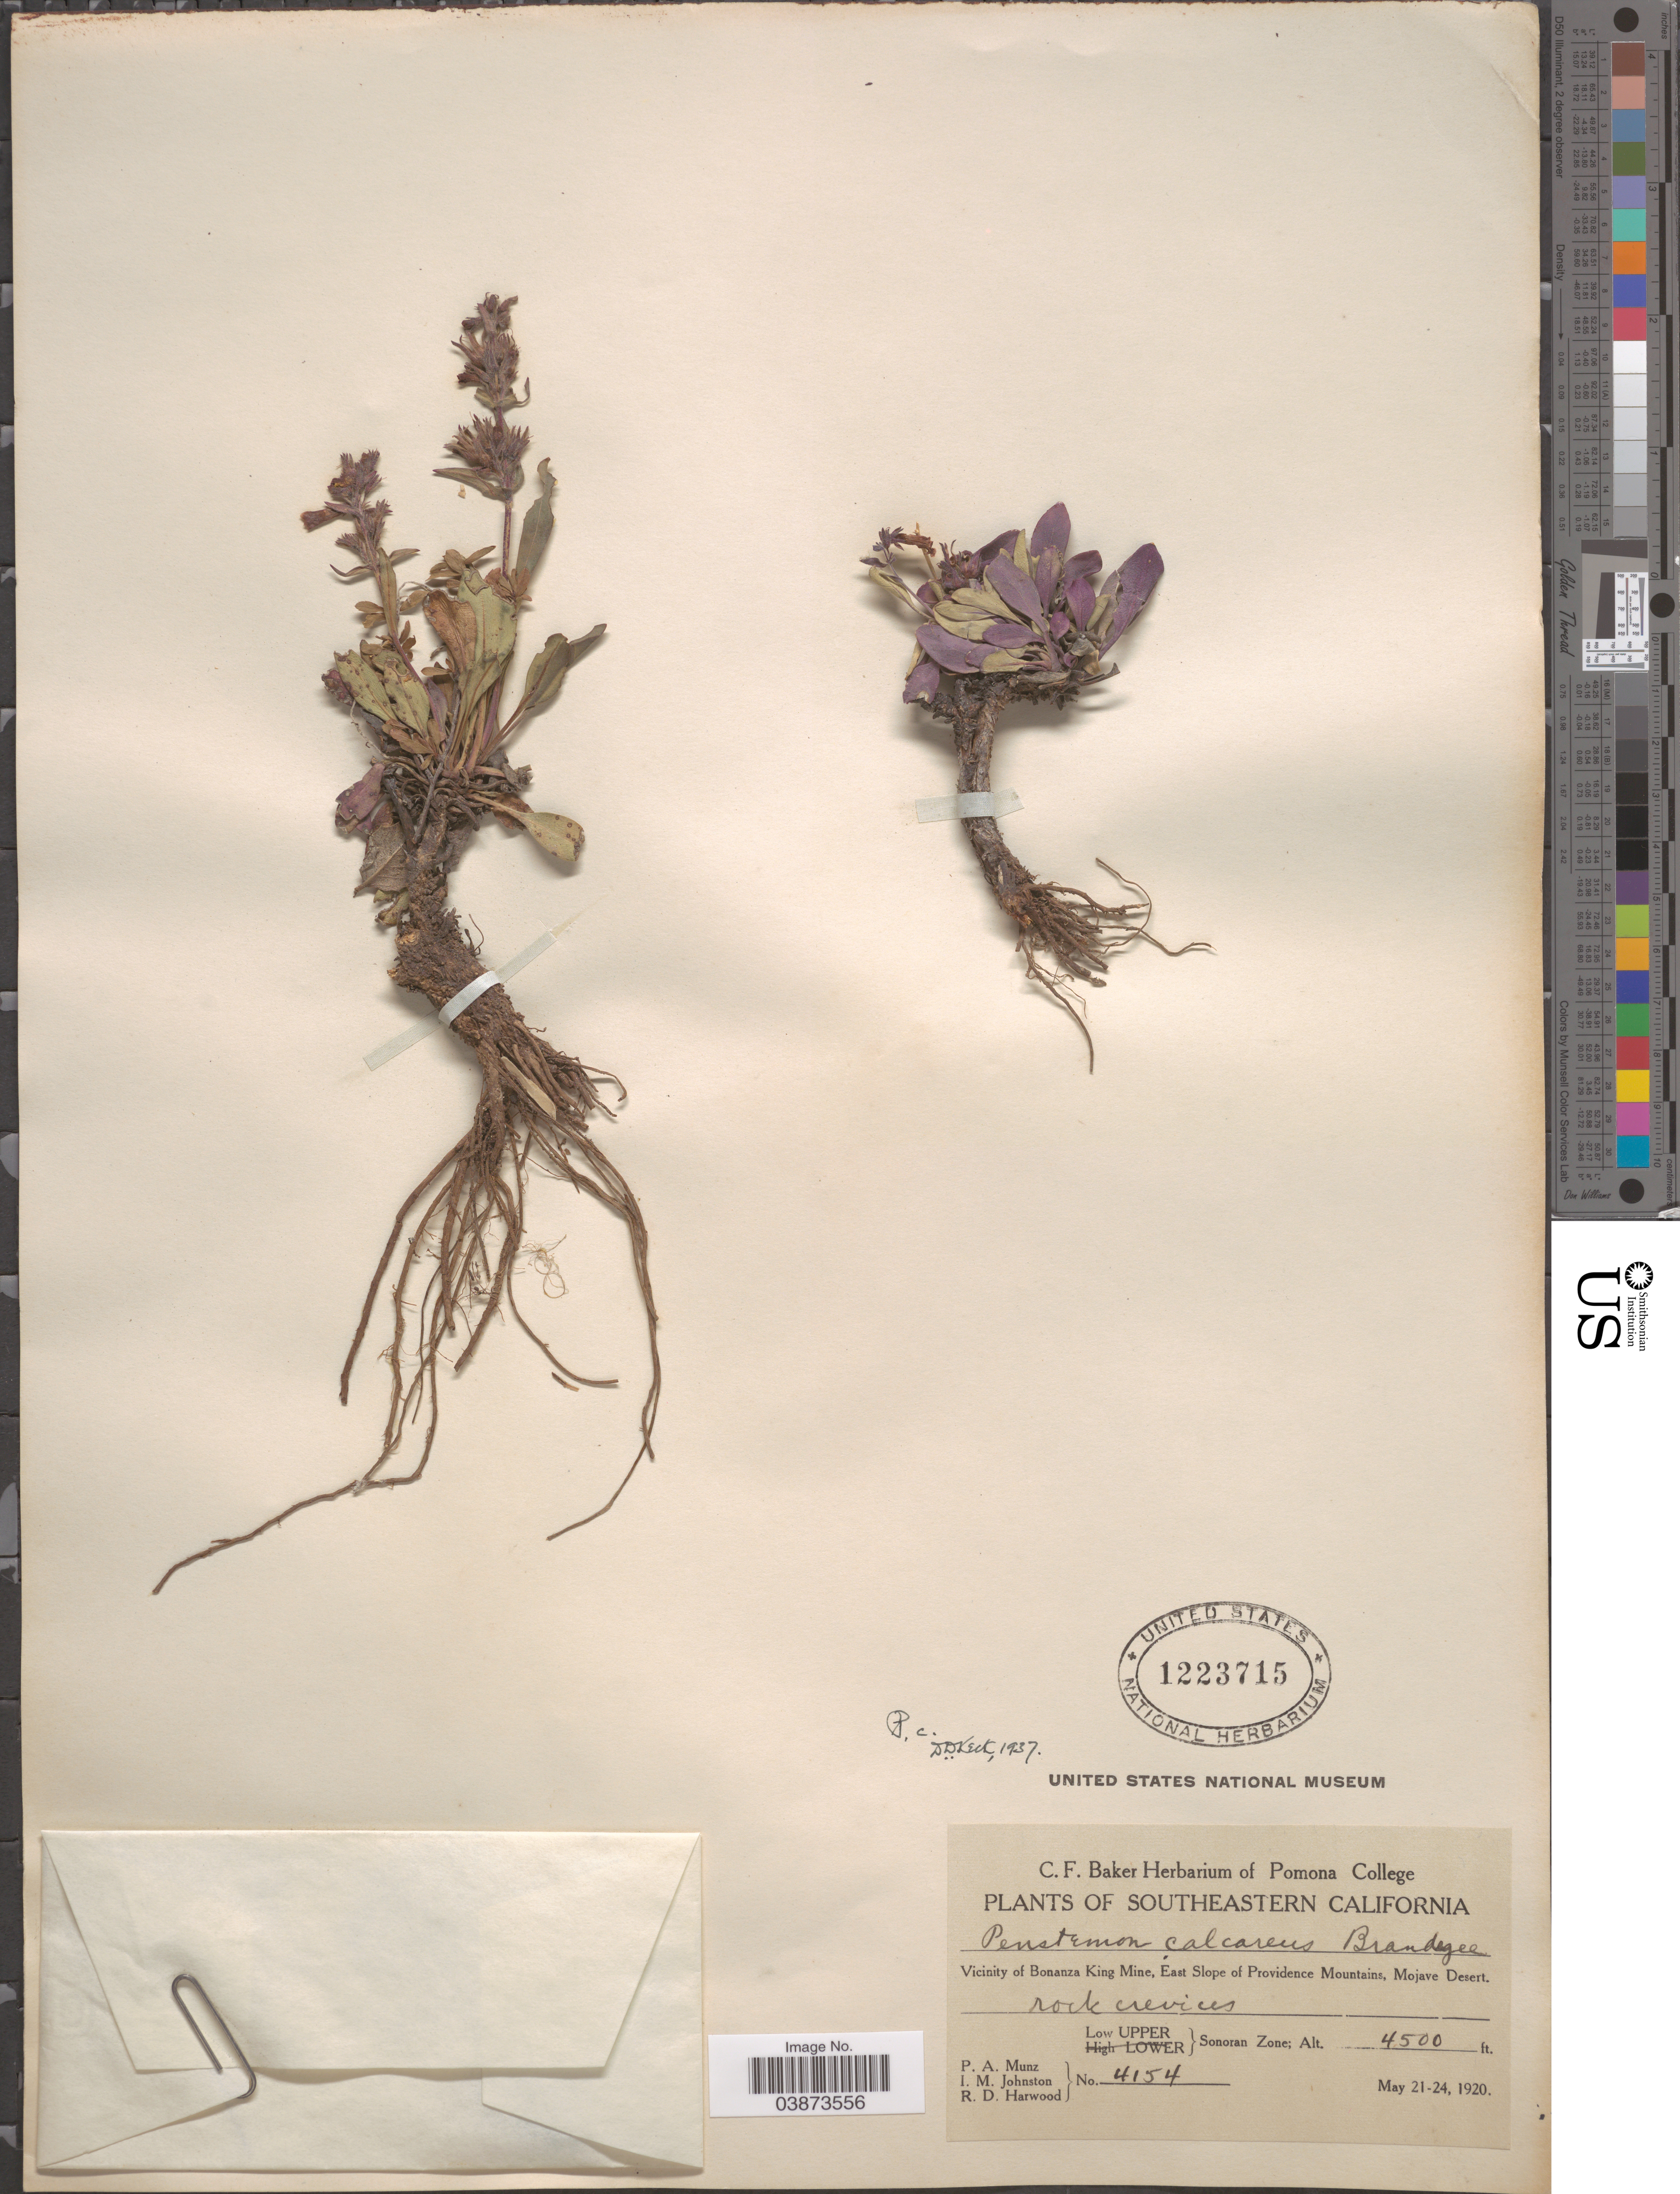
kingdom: Plantae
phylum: Tracheophyta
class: Magnoliopsida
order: Lamiales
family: Plantaginaceae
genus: Penstemon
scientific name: Penstemon calcareus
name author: M.E. Jones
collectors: P. A. Munz, I.M. Johnston & R. Harwood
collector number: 4154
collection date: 1920-05-21/1920-05-24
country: United States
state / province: California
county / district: San Bernardino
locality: Southeastern California. Vicinity of Bonanza King Mine, East Slope of Providence Mountains, Mojave Desert. Low Upper Sonoran Zone.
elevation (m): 1372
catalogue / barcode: US 1223715